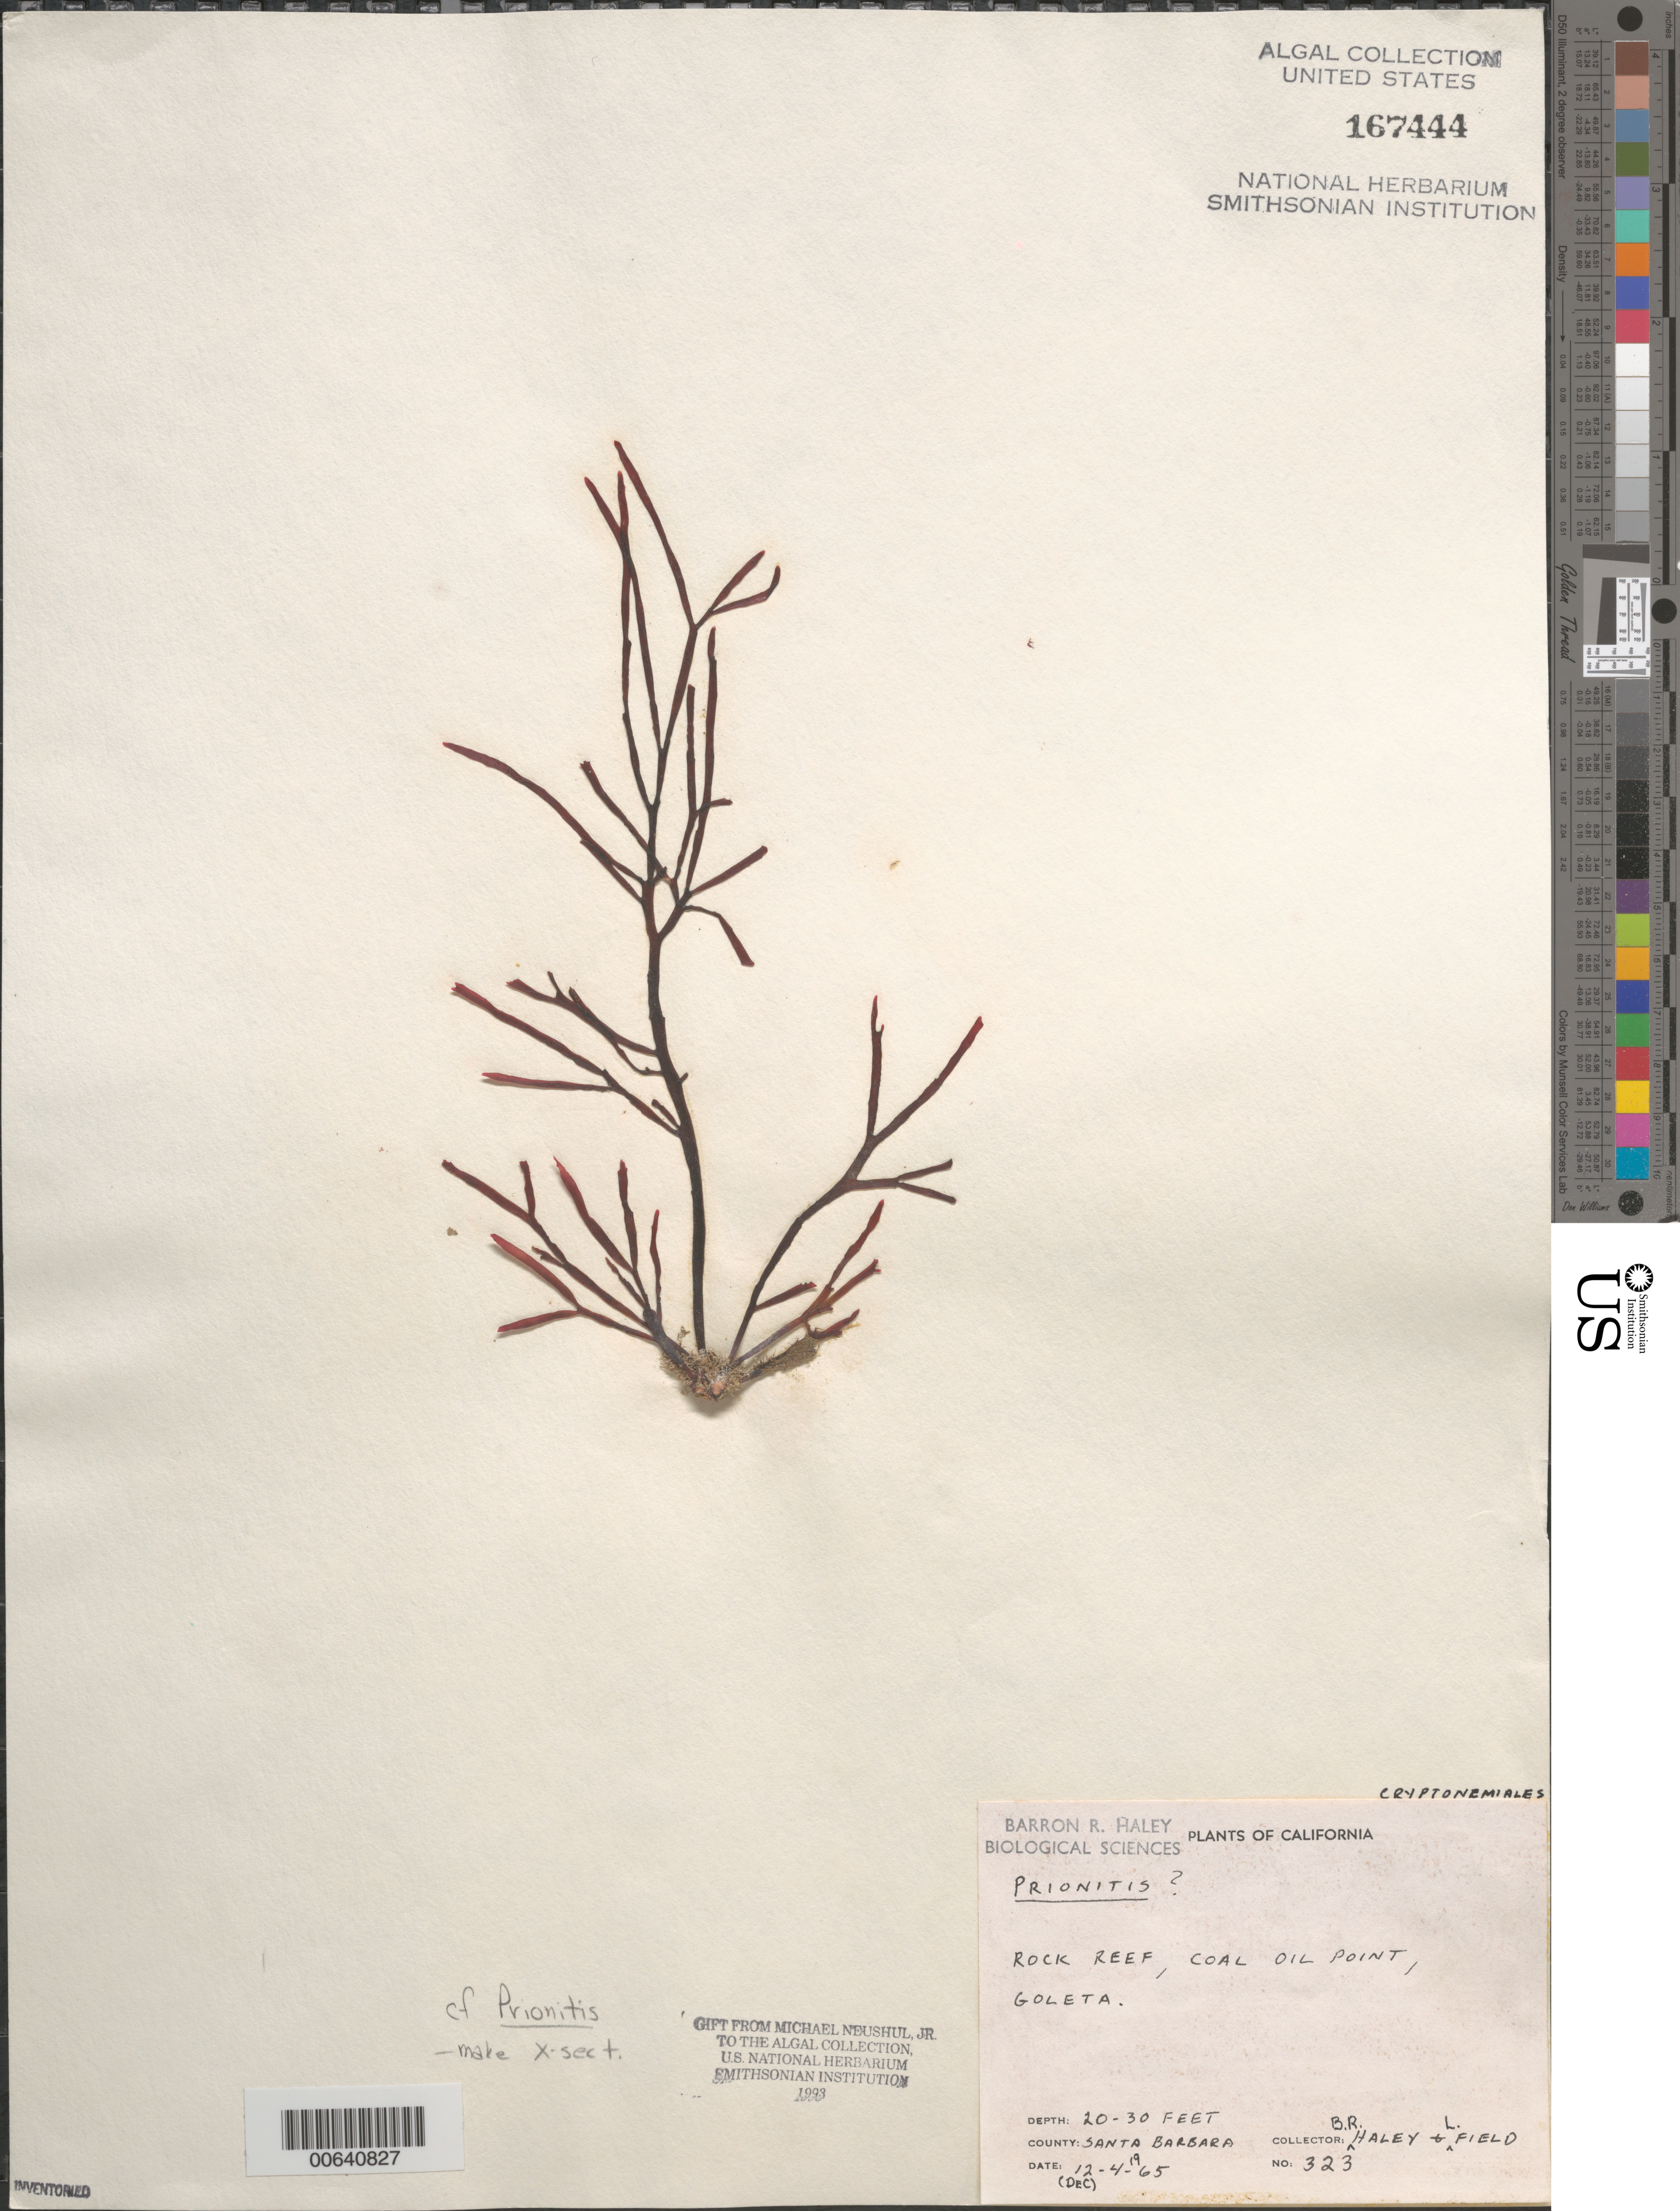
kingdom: Plantae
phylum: Rhodophyta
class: Florideophyceae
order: Cryptonemiales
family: Cryptonemiaceae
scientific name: Prionitis sp.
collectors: B. Haley & L. Field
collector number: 323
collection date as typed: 04 Dec 1965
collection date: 1965-12-04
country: United States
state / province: California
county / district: Santa Barbara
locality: Coal Oil Point, Goleta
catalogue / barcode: US 167444